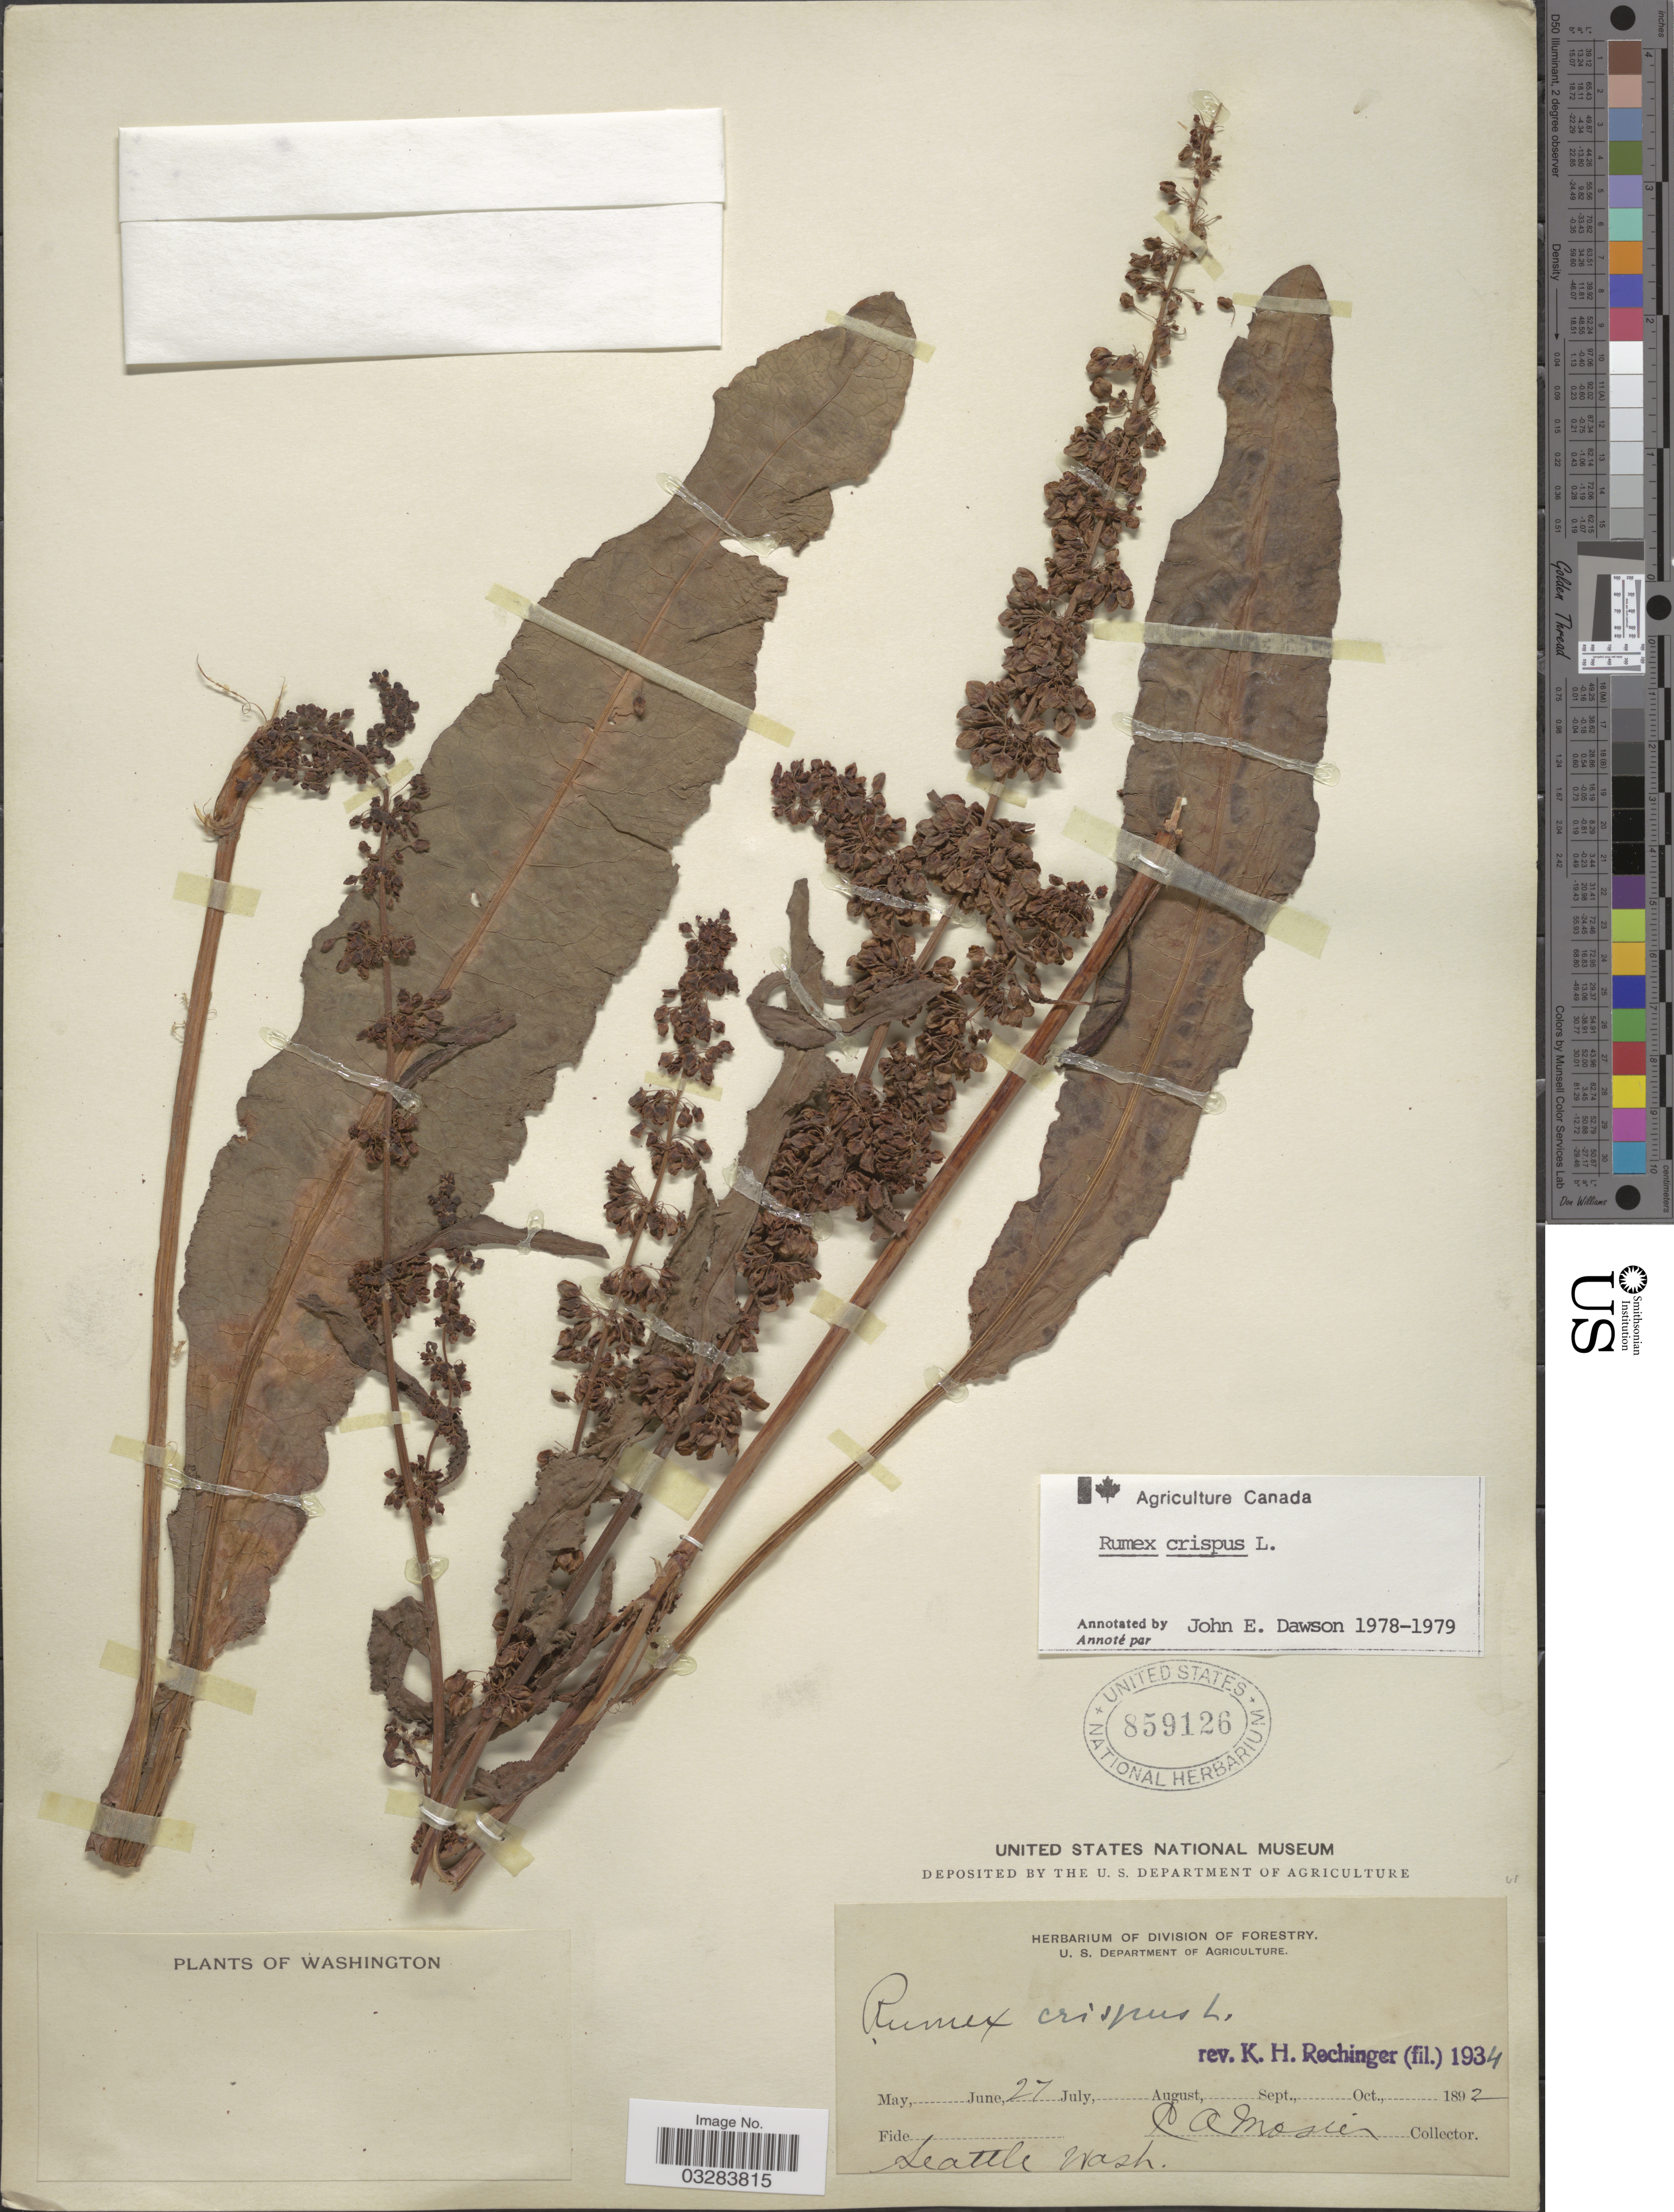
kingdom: Plantae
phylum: Tracheophyta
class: Magnoliopsida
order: Caryophyllales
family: Polygonaceae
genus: Rumex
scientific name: Rumex crispus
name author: L.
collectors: C. A. Mosier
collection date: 1892-06-27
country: United States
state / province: Washington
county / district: King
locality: Seattle.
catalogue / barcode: US 859126